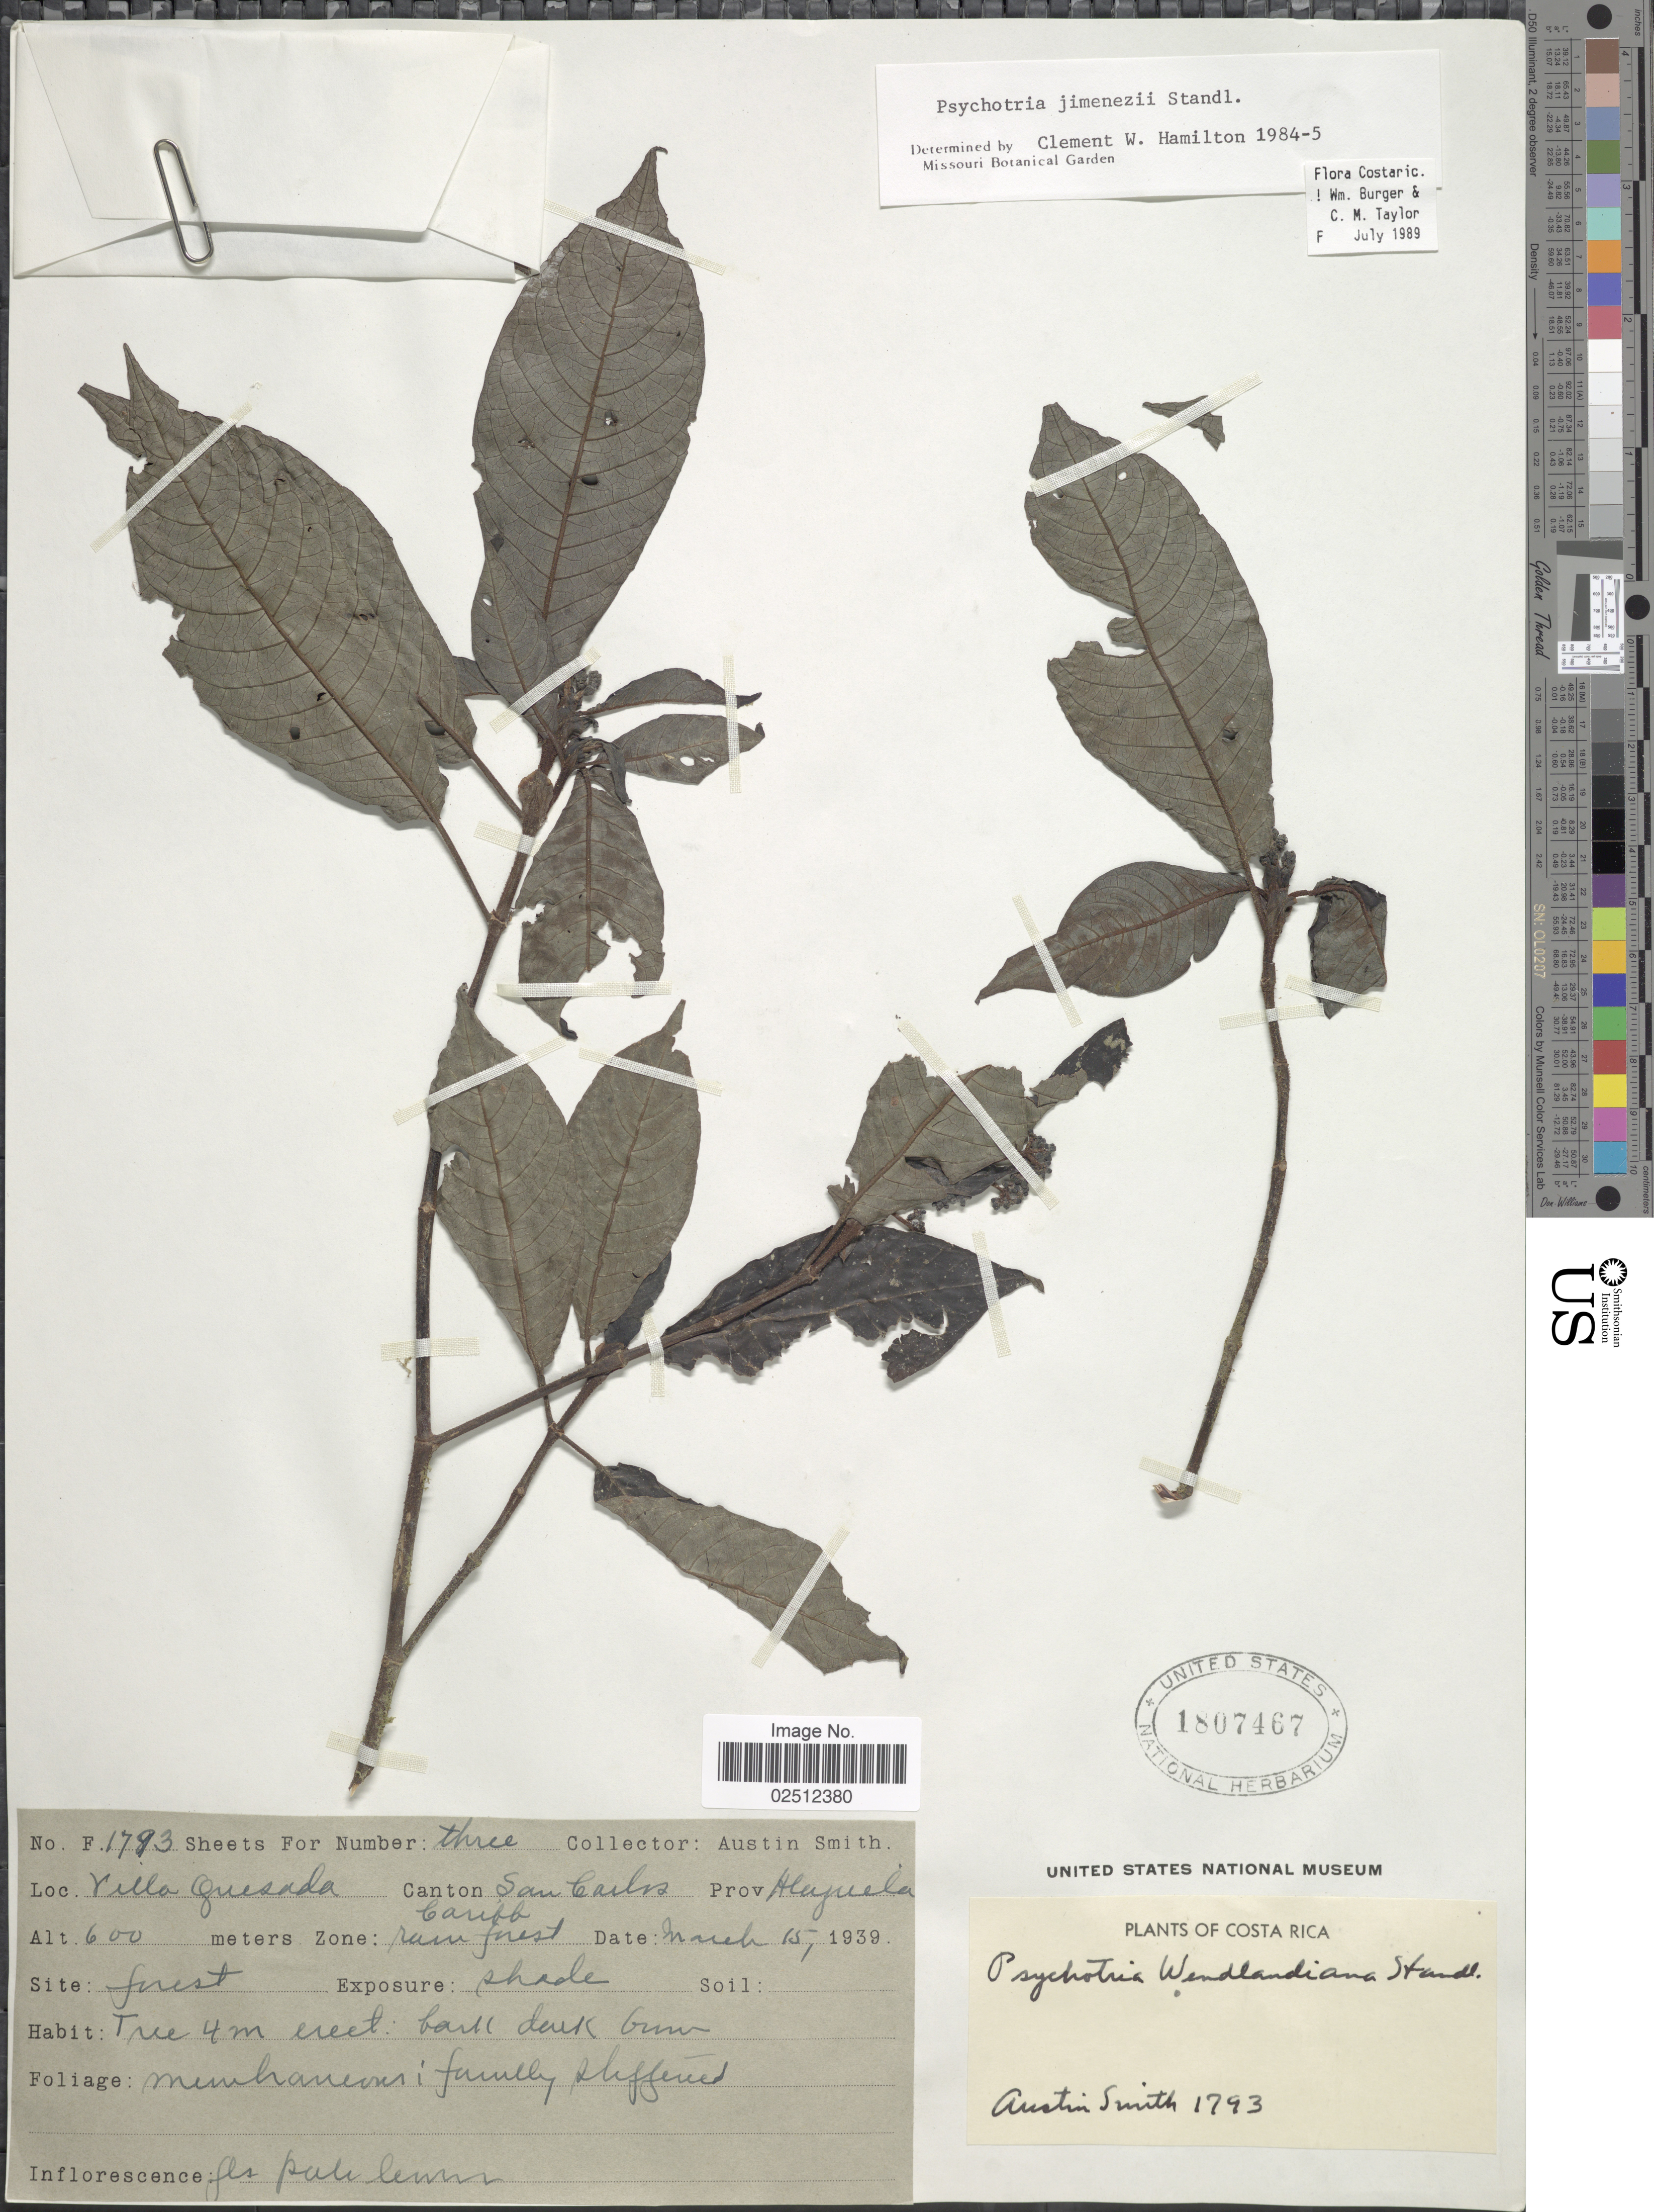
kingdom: Plantae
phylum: Tracheophyta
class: Magnoliopsida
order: Gentianales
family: Rubiaceae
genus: Psychotria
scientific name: Psychotria jimenezii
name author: Standl.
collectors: Aust P. Smith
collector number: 1793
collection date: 1939-03-15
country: Costa Rica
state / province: Alajuela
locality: Villa Quesada, Canton San Carlos, Prov. Alajuela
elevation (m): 600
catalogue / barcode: US 1807467